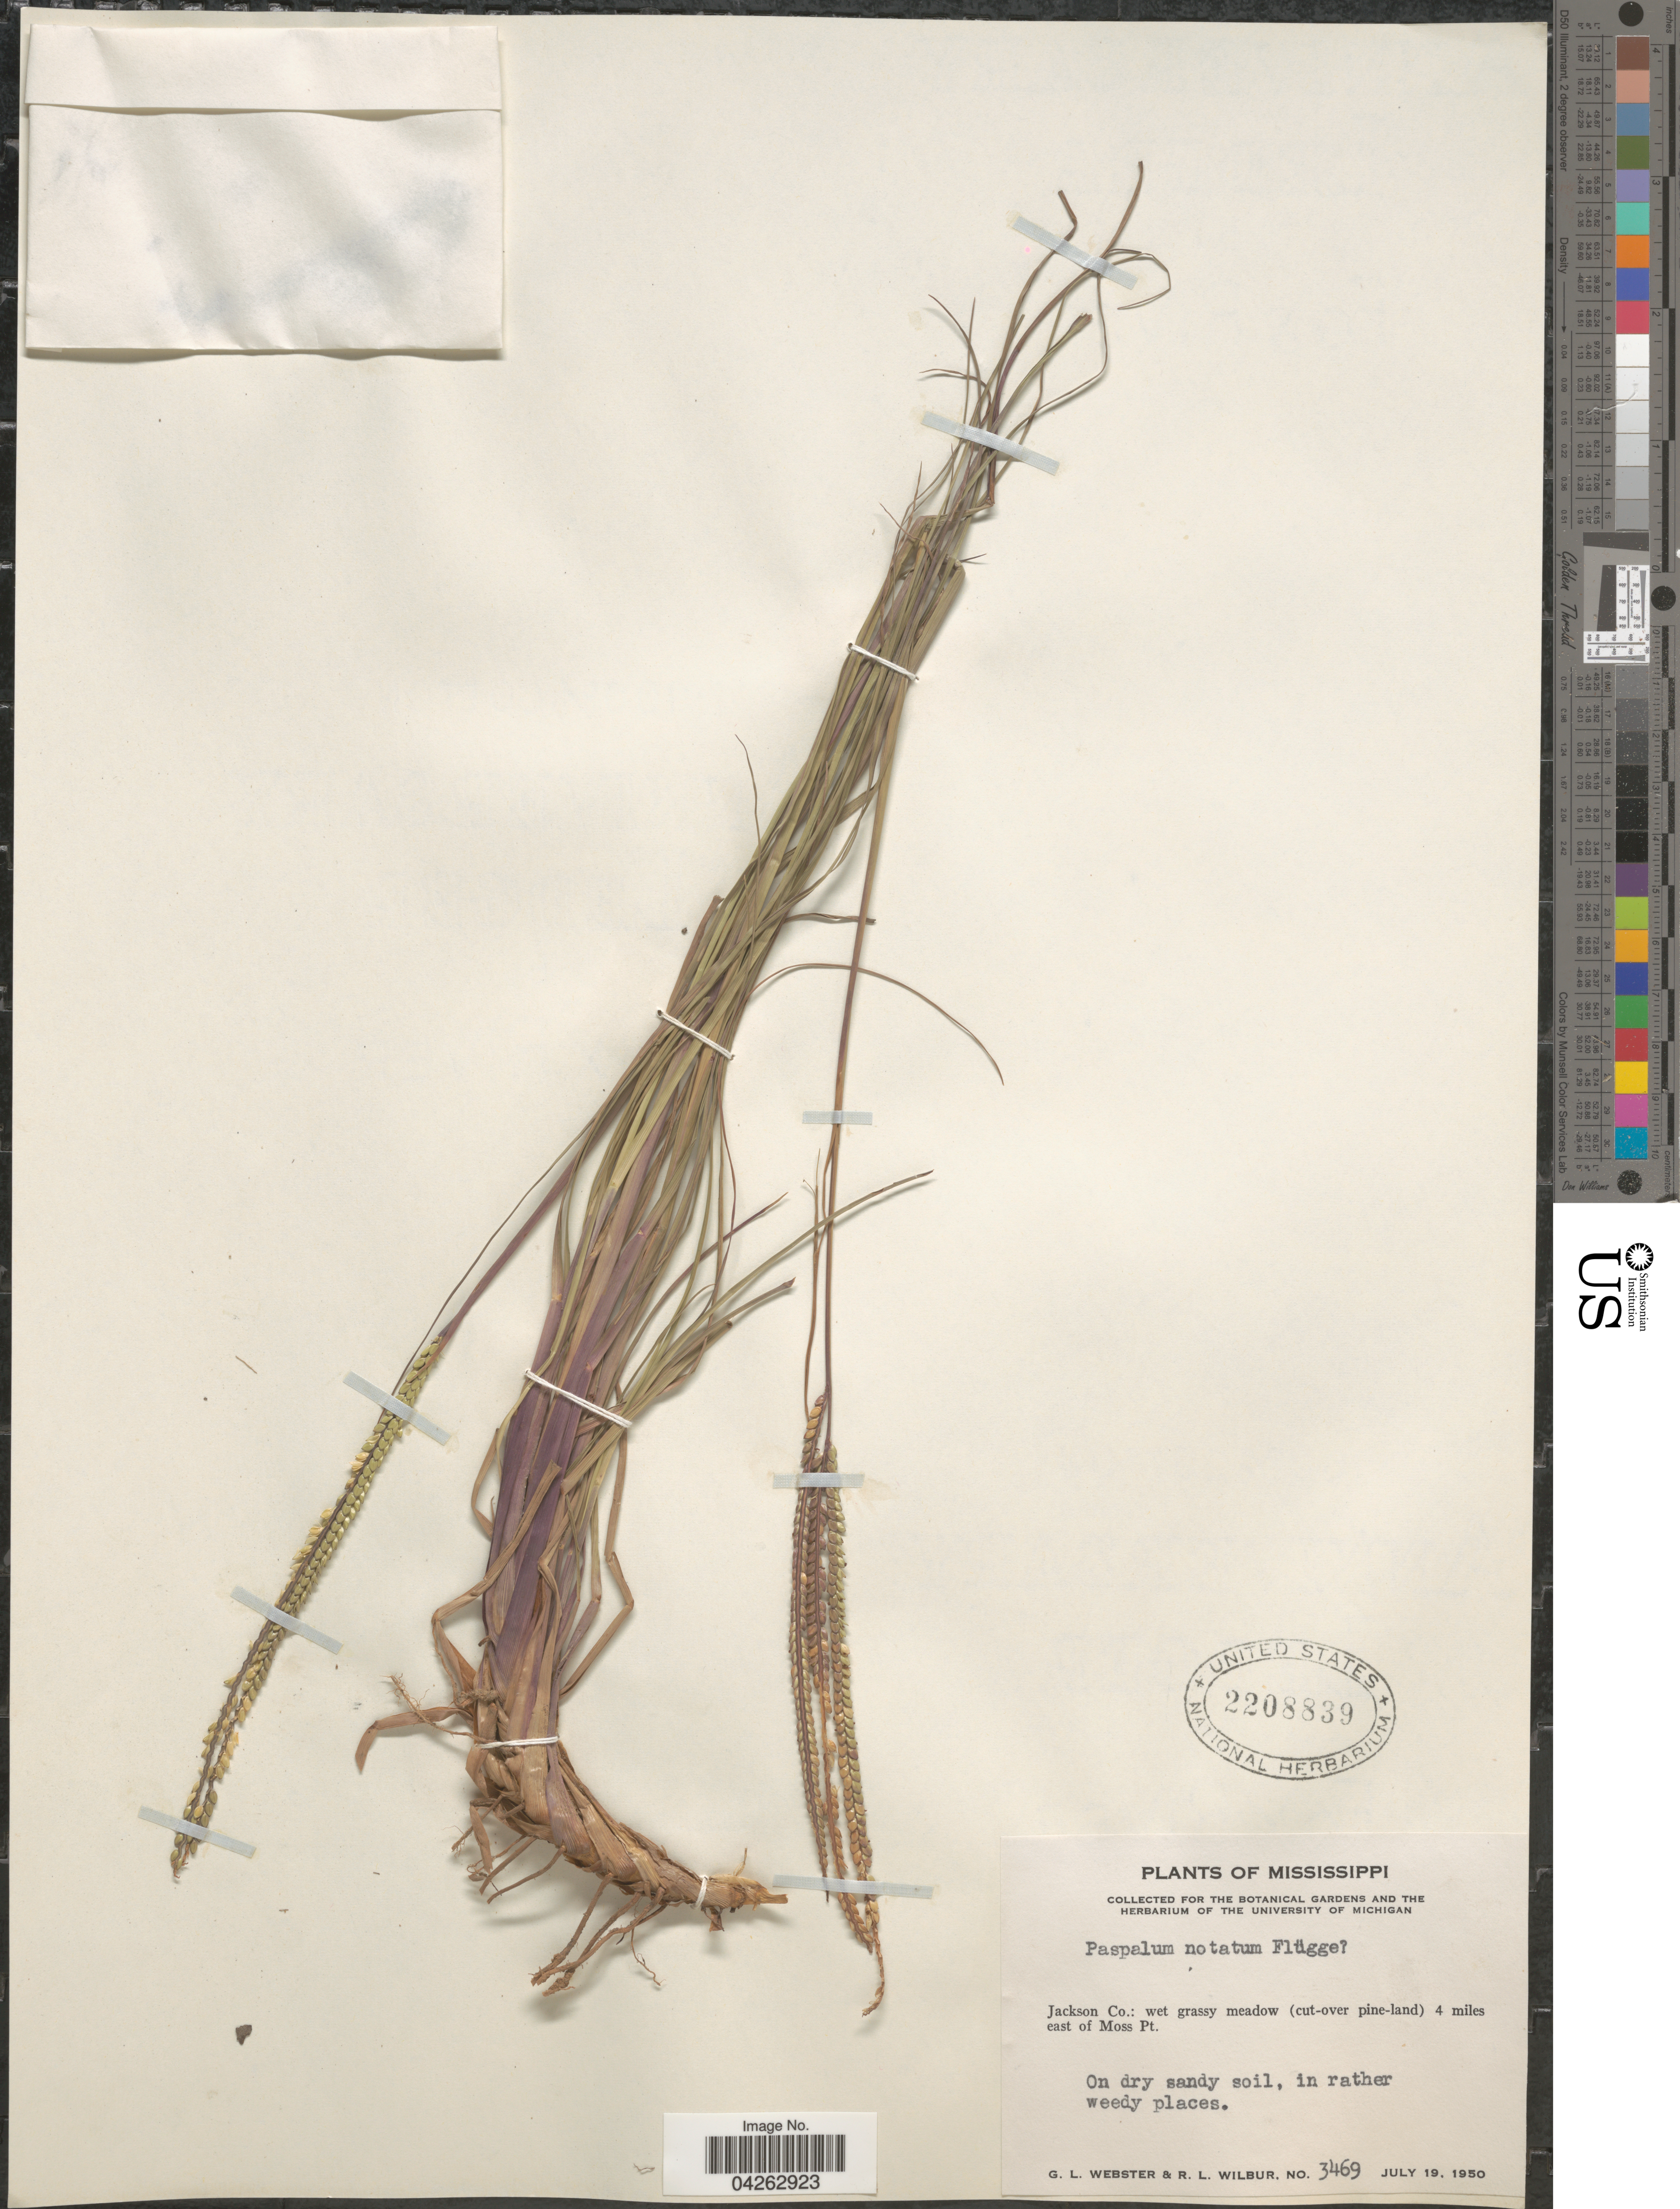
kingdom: Plantae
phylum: Tracheophyta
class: Liliopsida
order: Poales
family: Poaceae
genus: Paspalum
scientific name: Paspalum notatum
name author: Flüggé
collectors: G. L. Webster & R. L. Wilbur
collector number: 3469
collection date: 1950-07-19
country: United States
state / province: Mississippi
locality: Jackson Co.: 4 miles east of Moss Pt.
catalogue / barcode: US 2208839